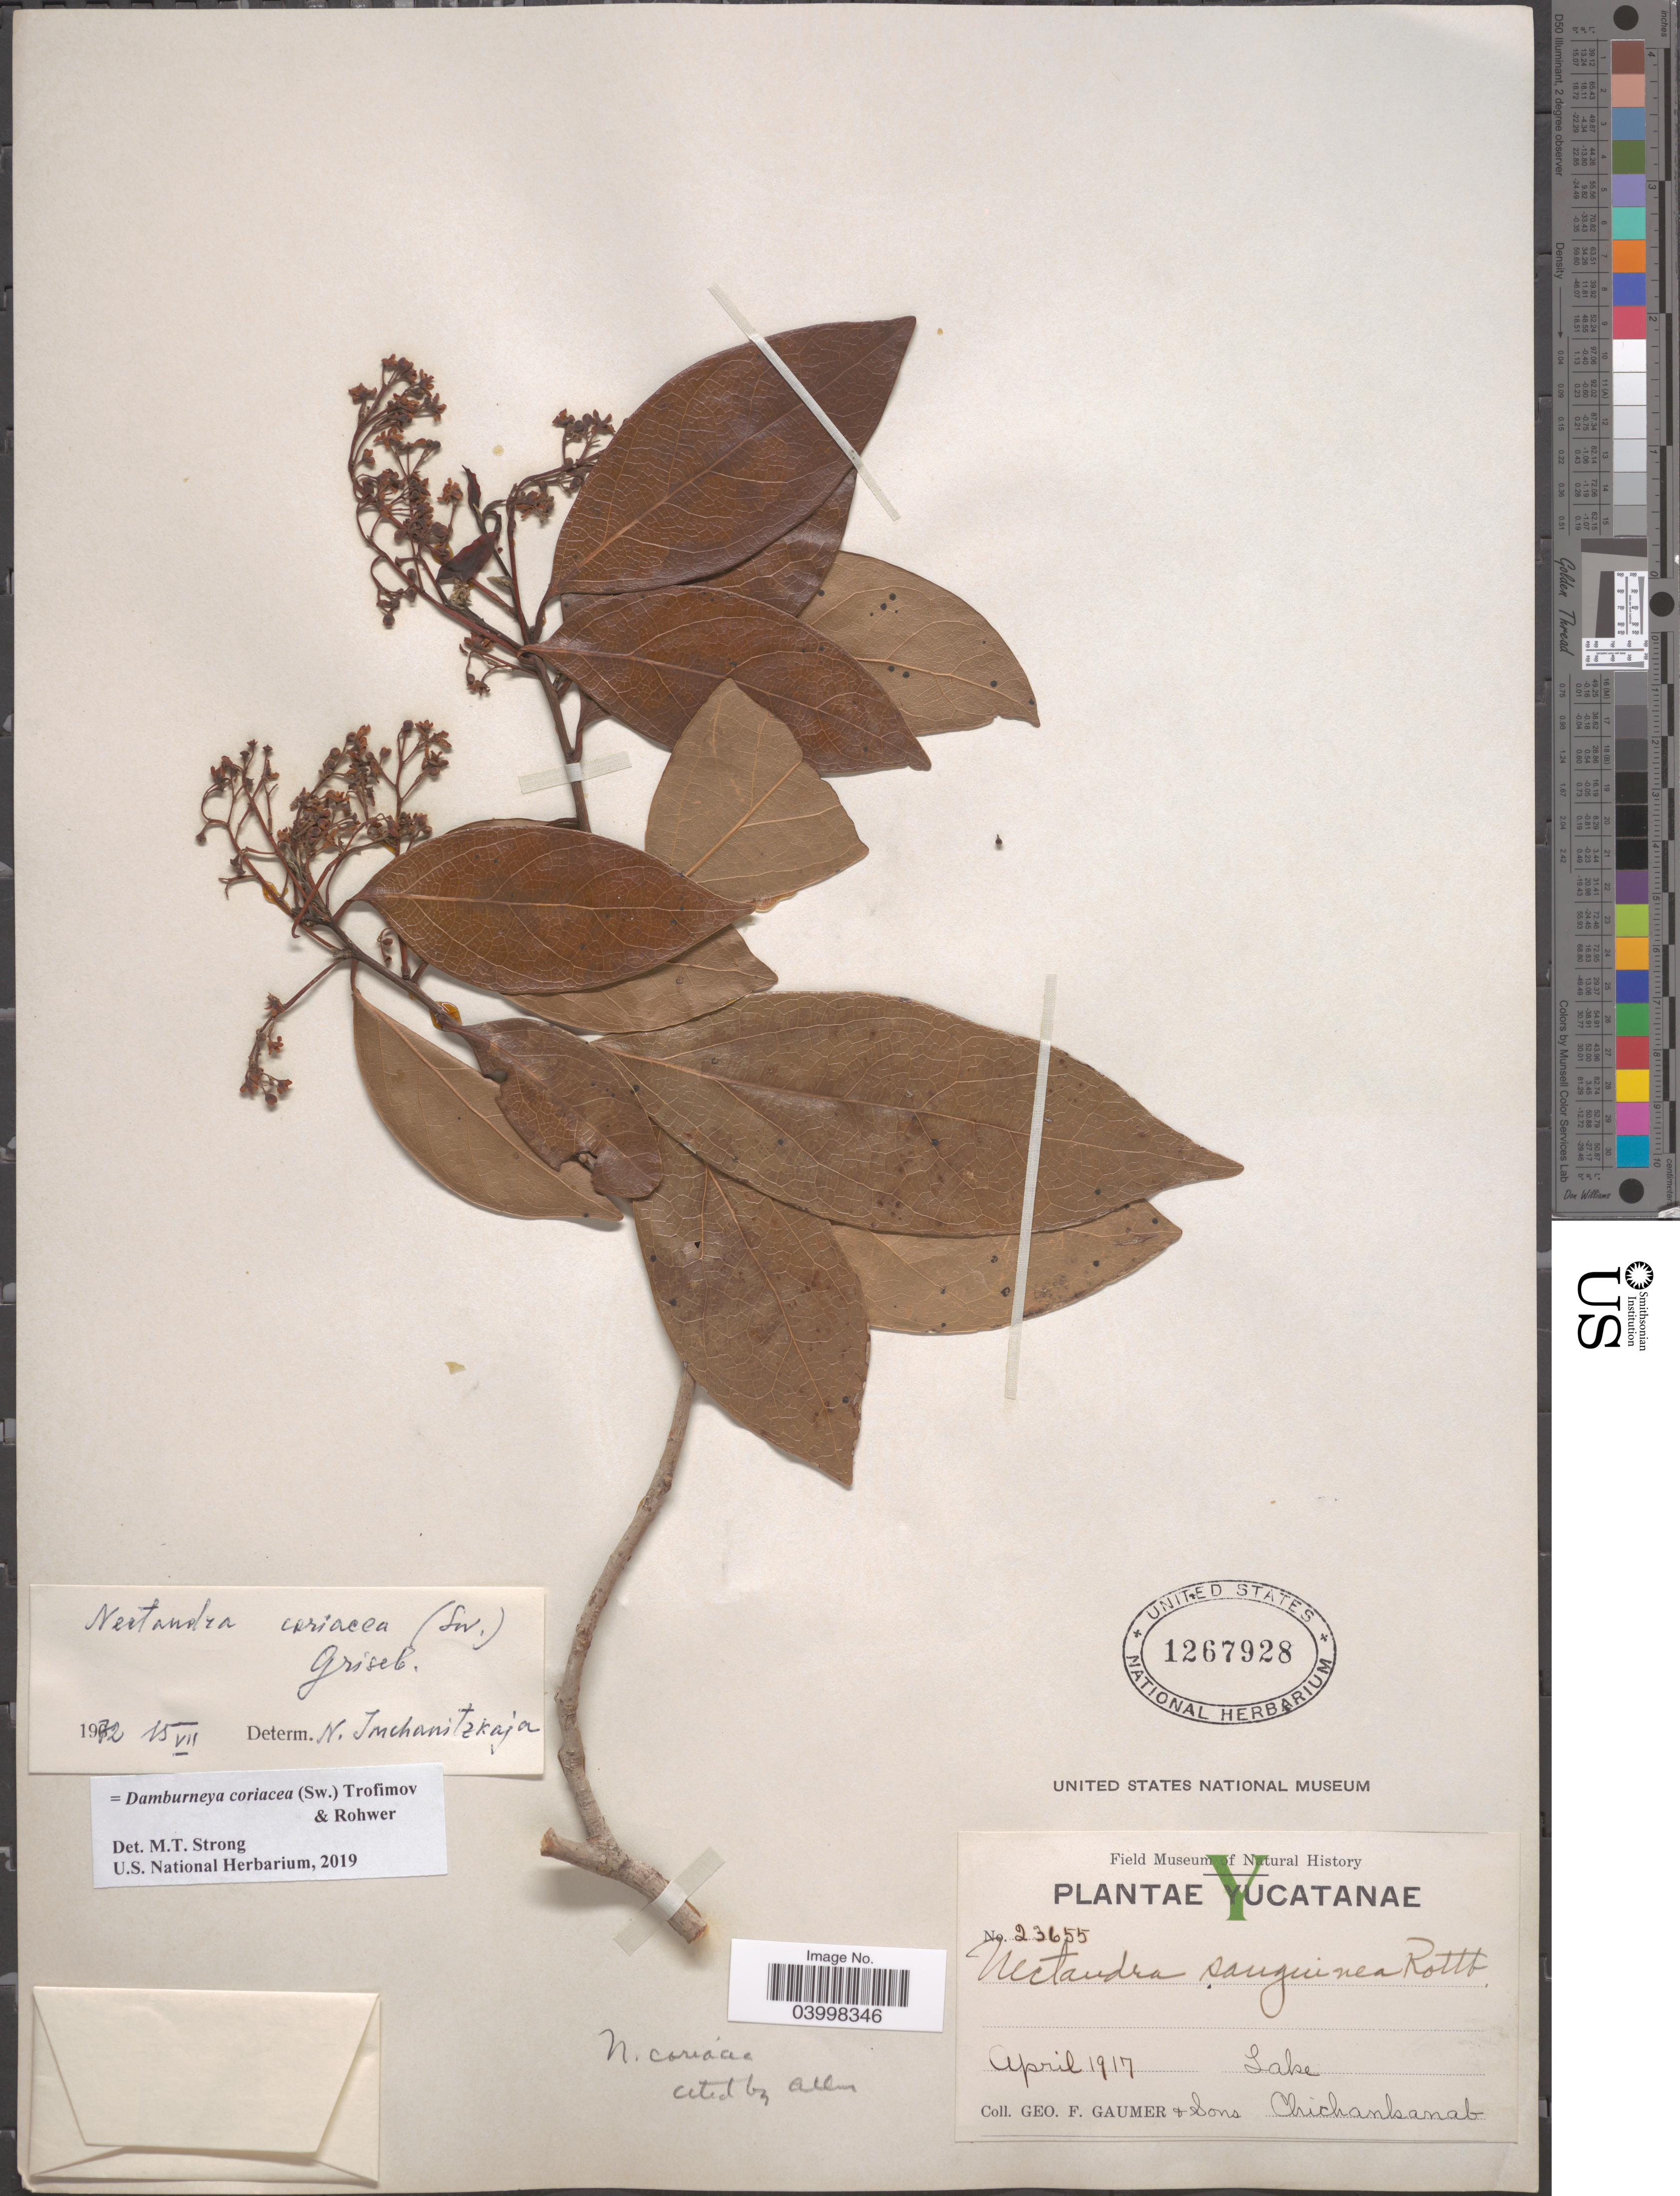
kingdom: Plantae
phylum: Tracheophyta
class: Magnoliopsida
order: Laurales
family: Lauraceae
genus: Damburneya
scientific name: Damburneya coriacea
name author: (Sw.) Trofimov & Rohwer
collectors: G. F. Gaumer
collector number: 23655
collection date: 1917-04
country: Mexico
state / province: Yucatán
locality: Lake Chichankanab.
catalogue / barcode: US 1267928